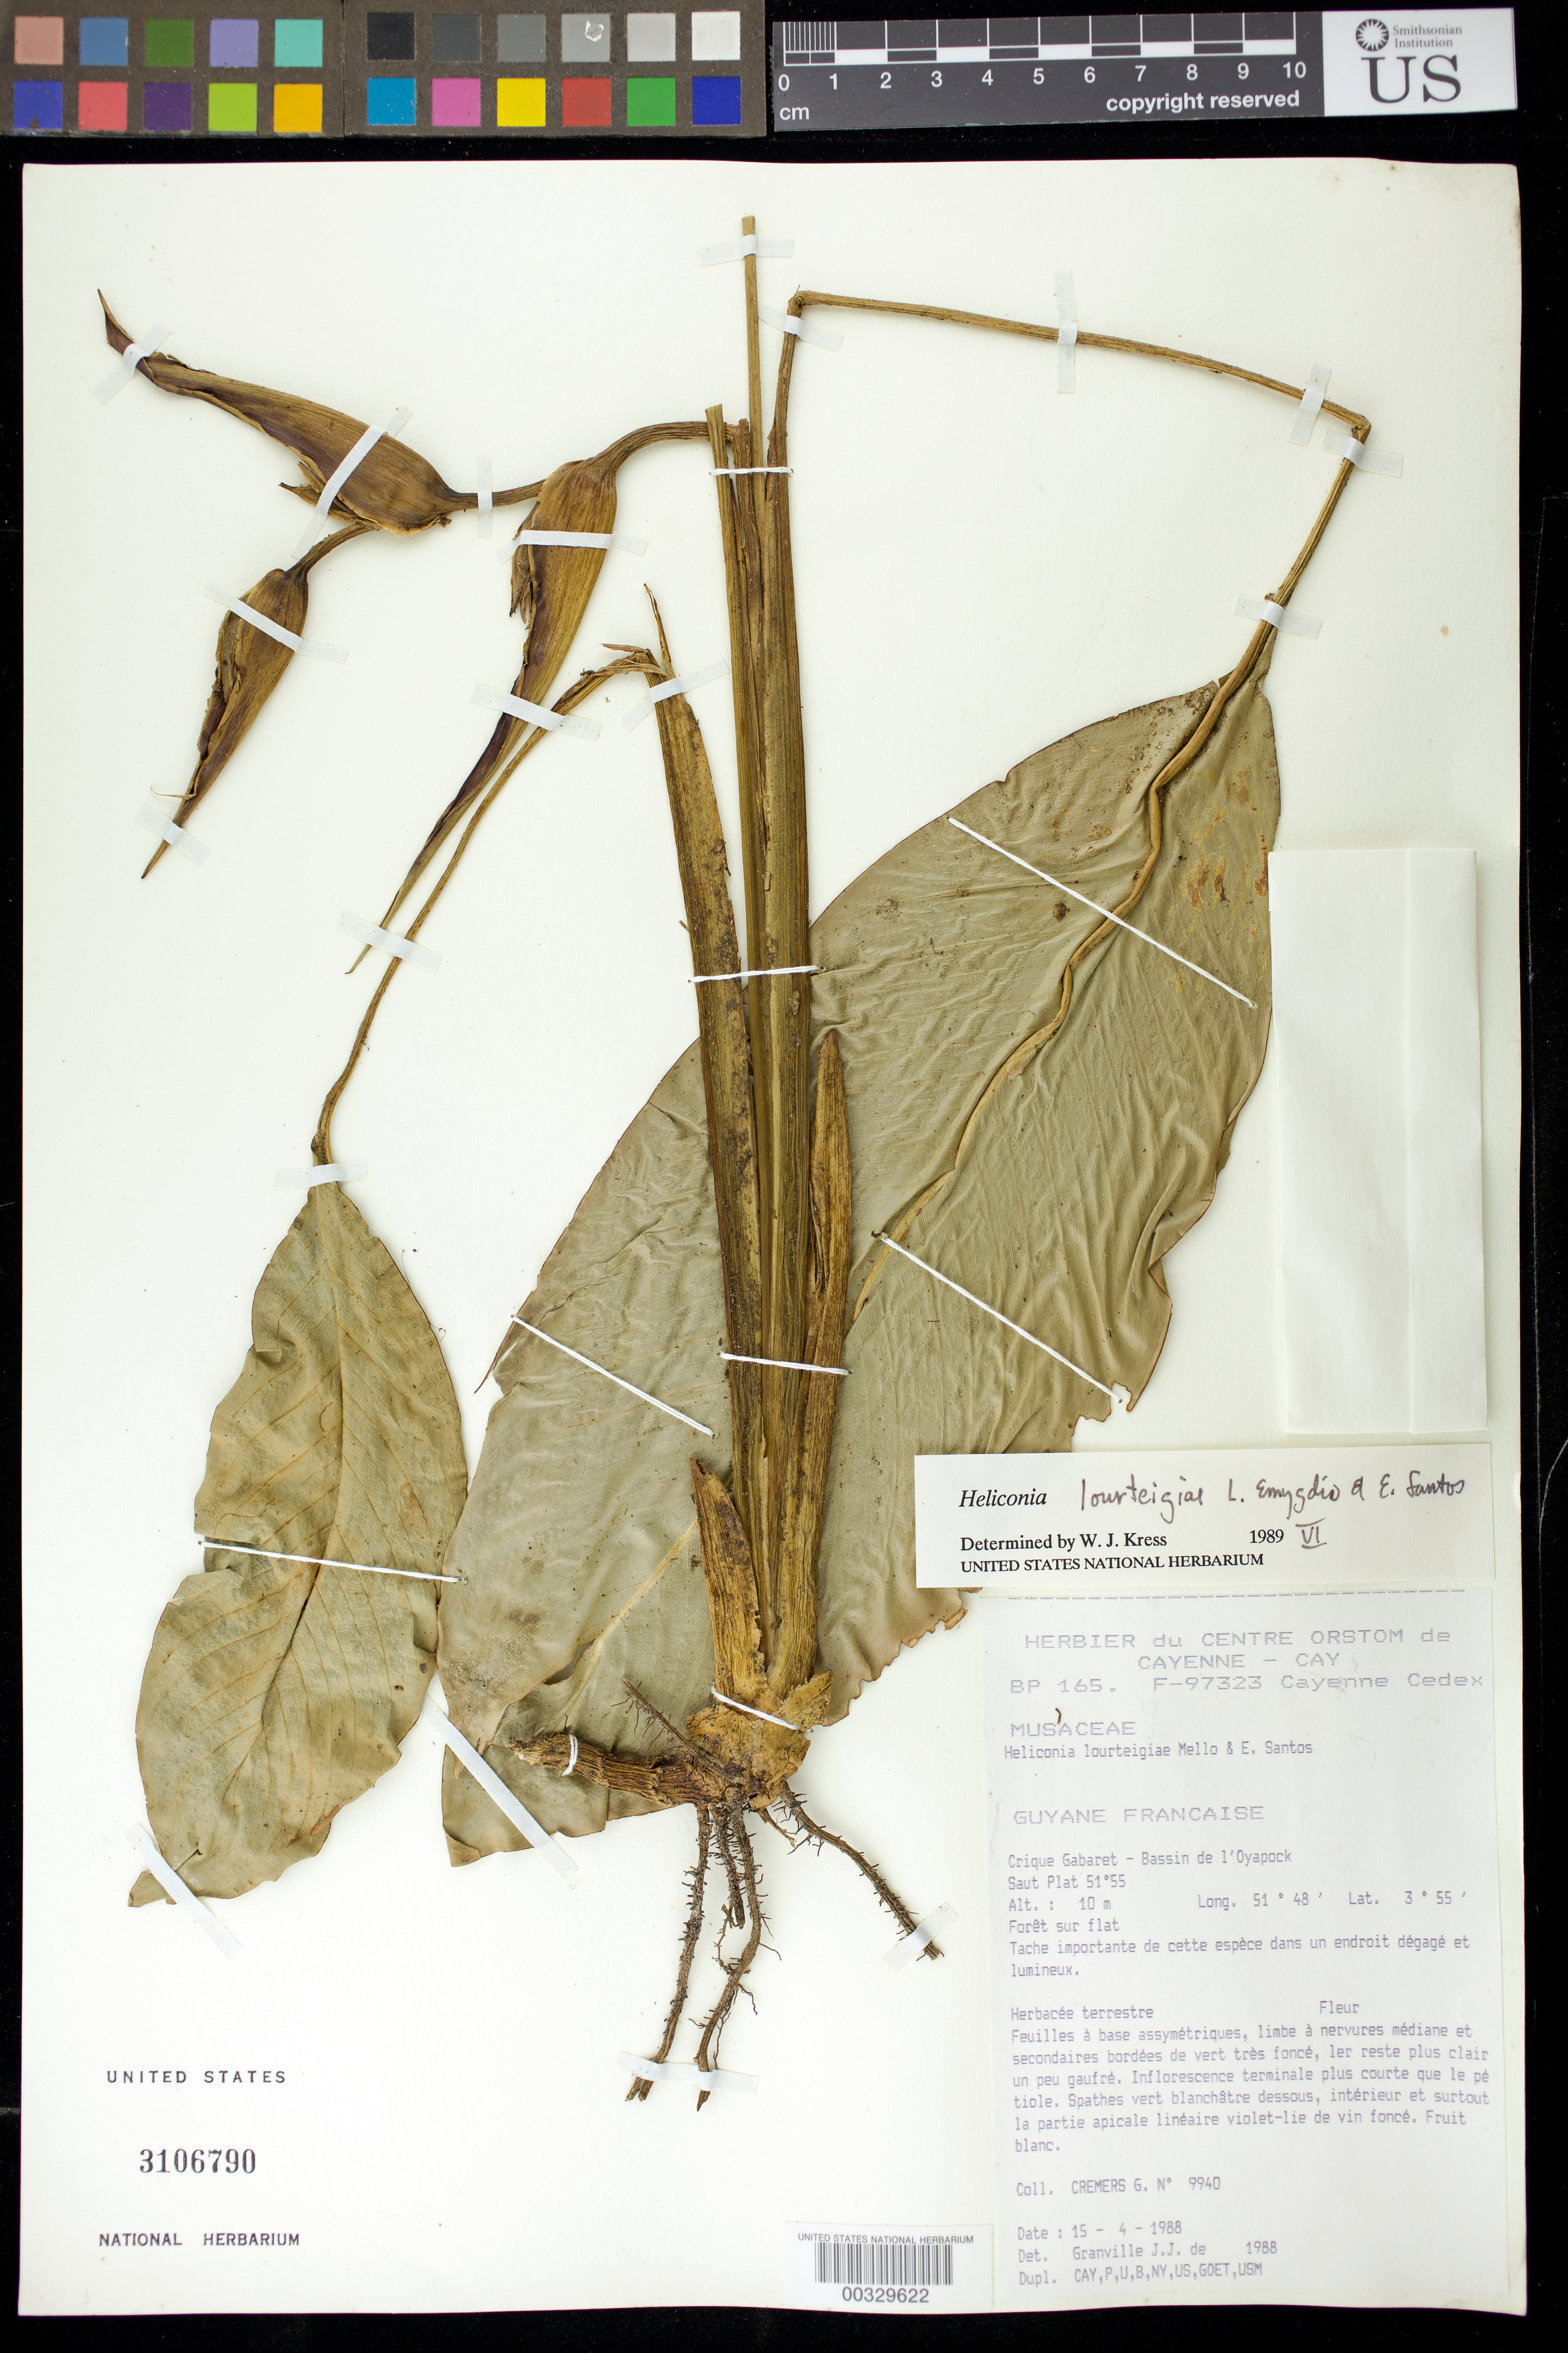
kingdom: Plantae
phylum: Tracheophyta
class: Liliopsida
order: Zingiberales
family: Heliconiaceae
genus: Heliconia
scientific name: Heliconia lourteigiae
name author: Emygdio & E. Santos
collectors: G. Cremers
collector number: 9940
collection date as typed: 15 Apr 1988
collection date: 1988-04-15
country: French Guiana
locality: Crique gabaret - bassin de l'oyapock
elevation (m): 10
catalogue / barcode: US 3106790